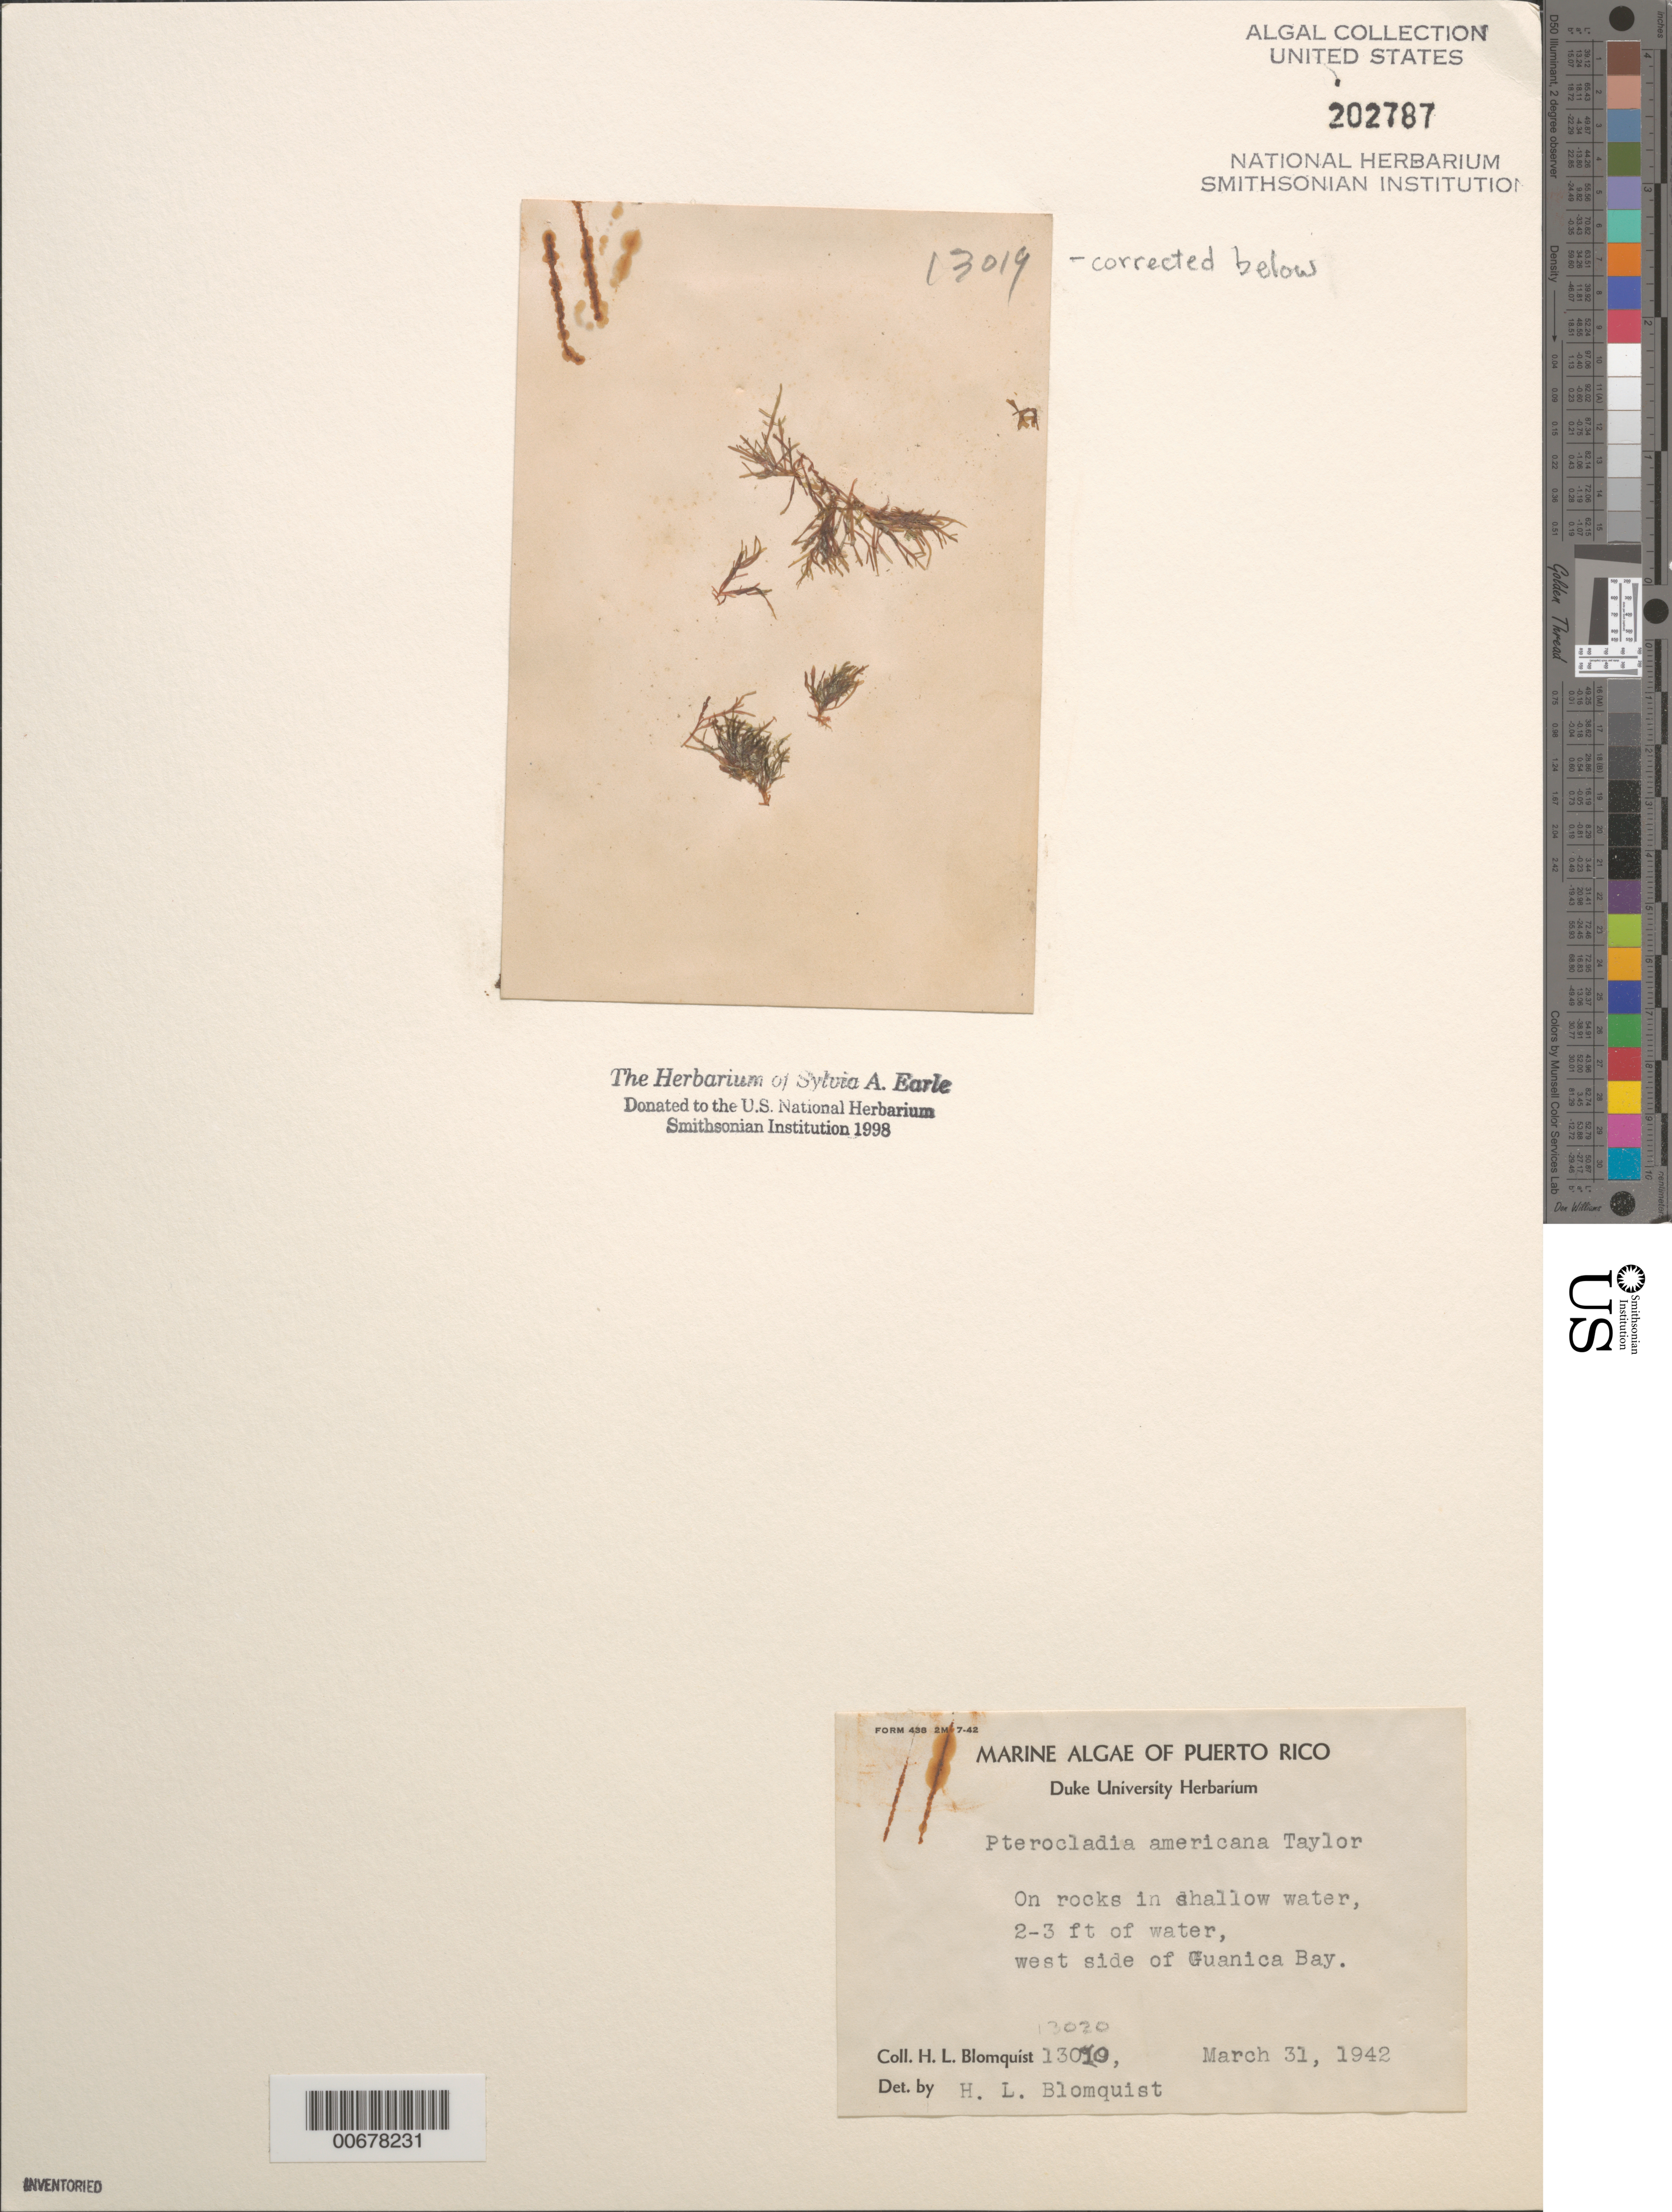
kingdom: Plantae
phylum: Rhodophyta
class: Florideophyceae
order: Gelidiales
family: Gelidiaceae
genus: Gelidium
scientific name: Gelidium americanum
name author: (W.R. Taylor) Santelices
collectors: H. Blomquist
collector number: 13020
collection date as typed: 31 Mar 1942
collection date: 1942-03-31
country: Puerto Rico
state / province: Guanica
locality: Guanica Bay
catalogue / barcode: US 202787